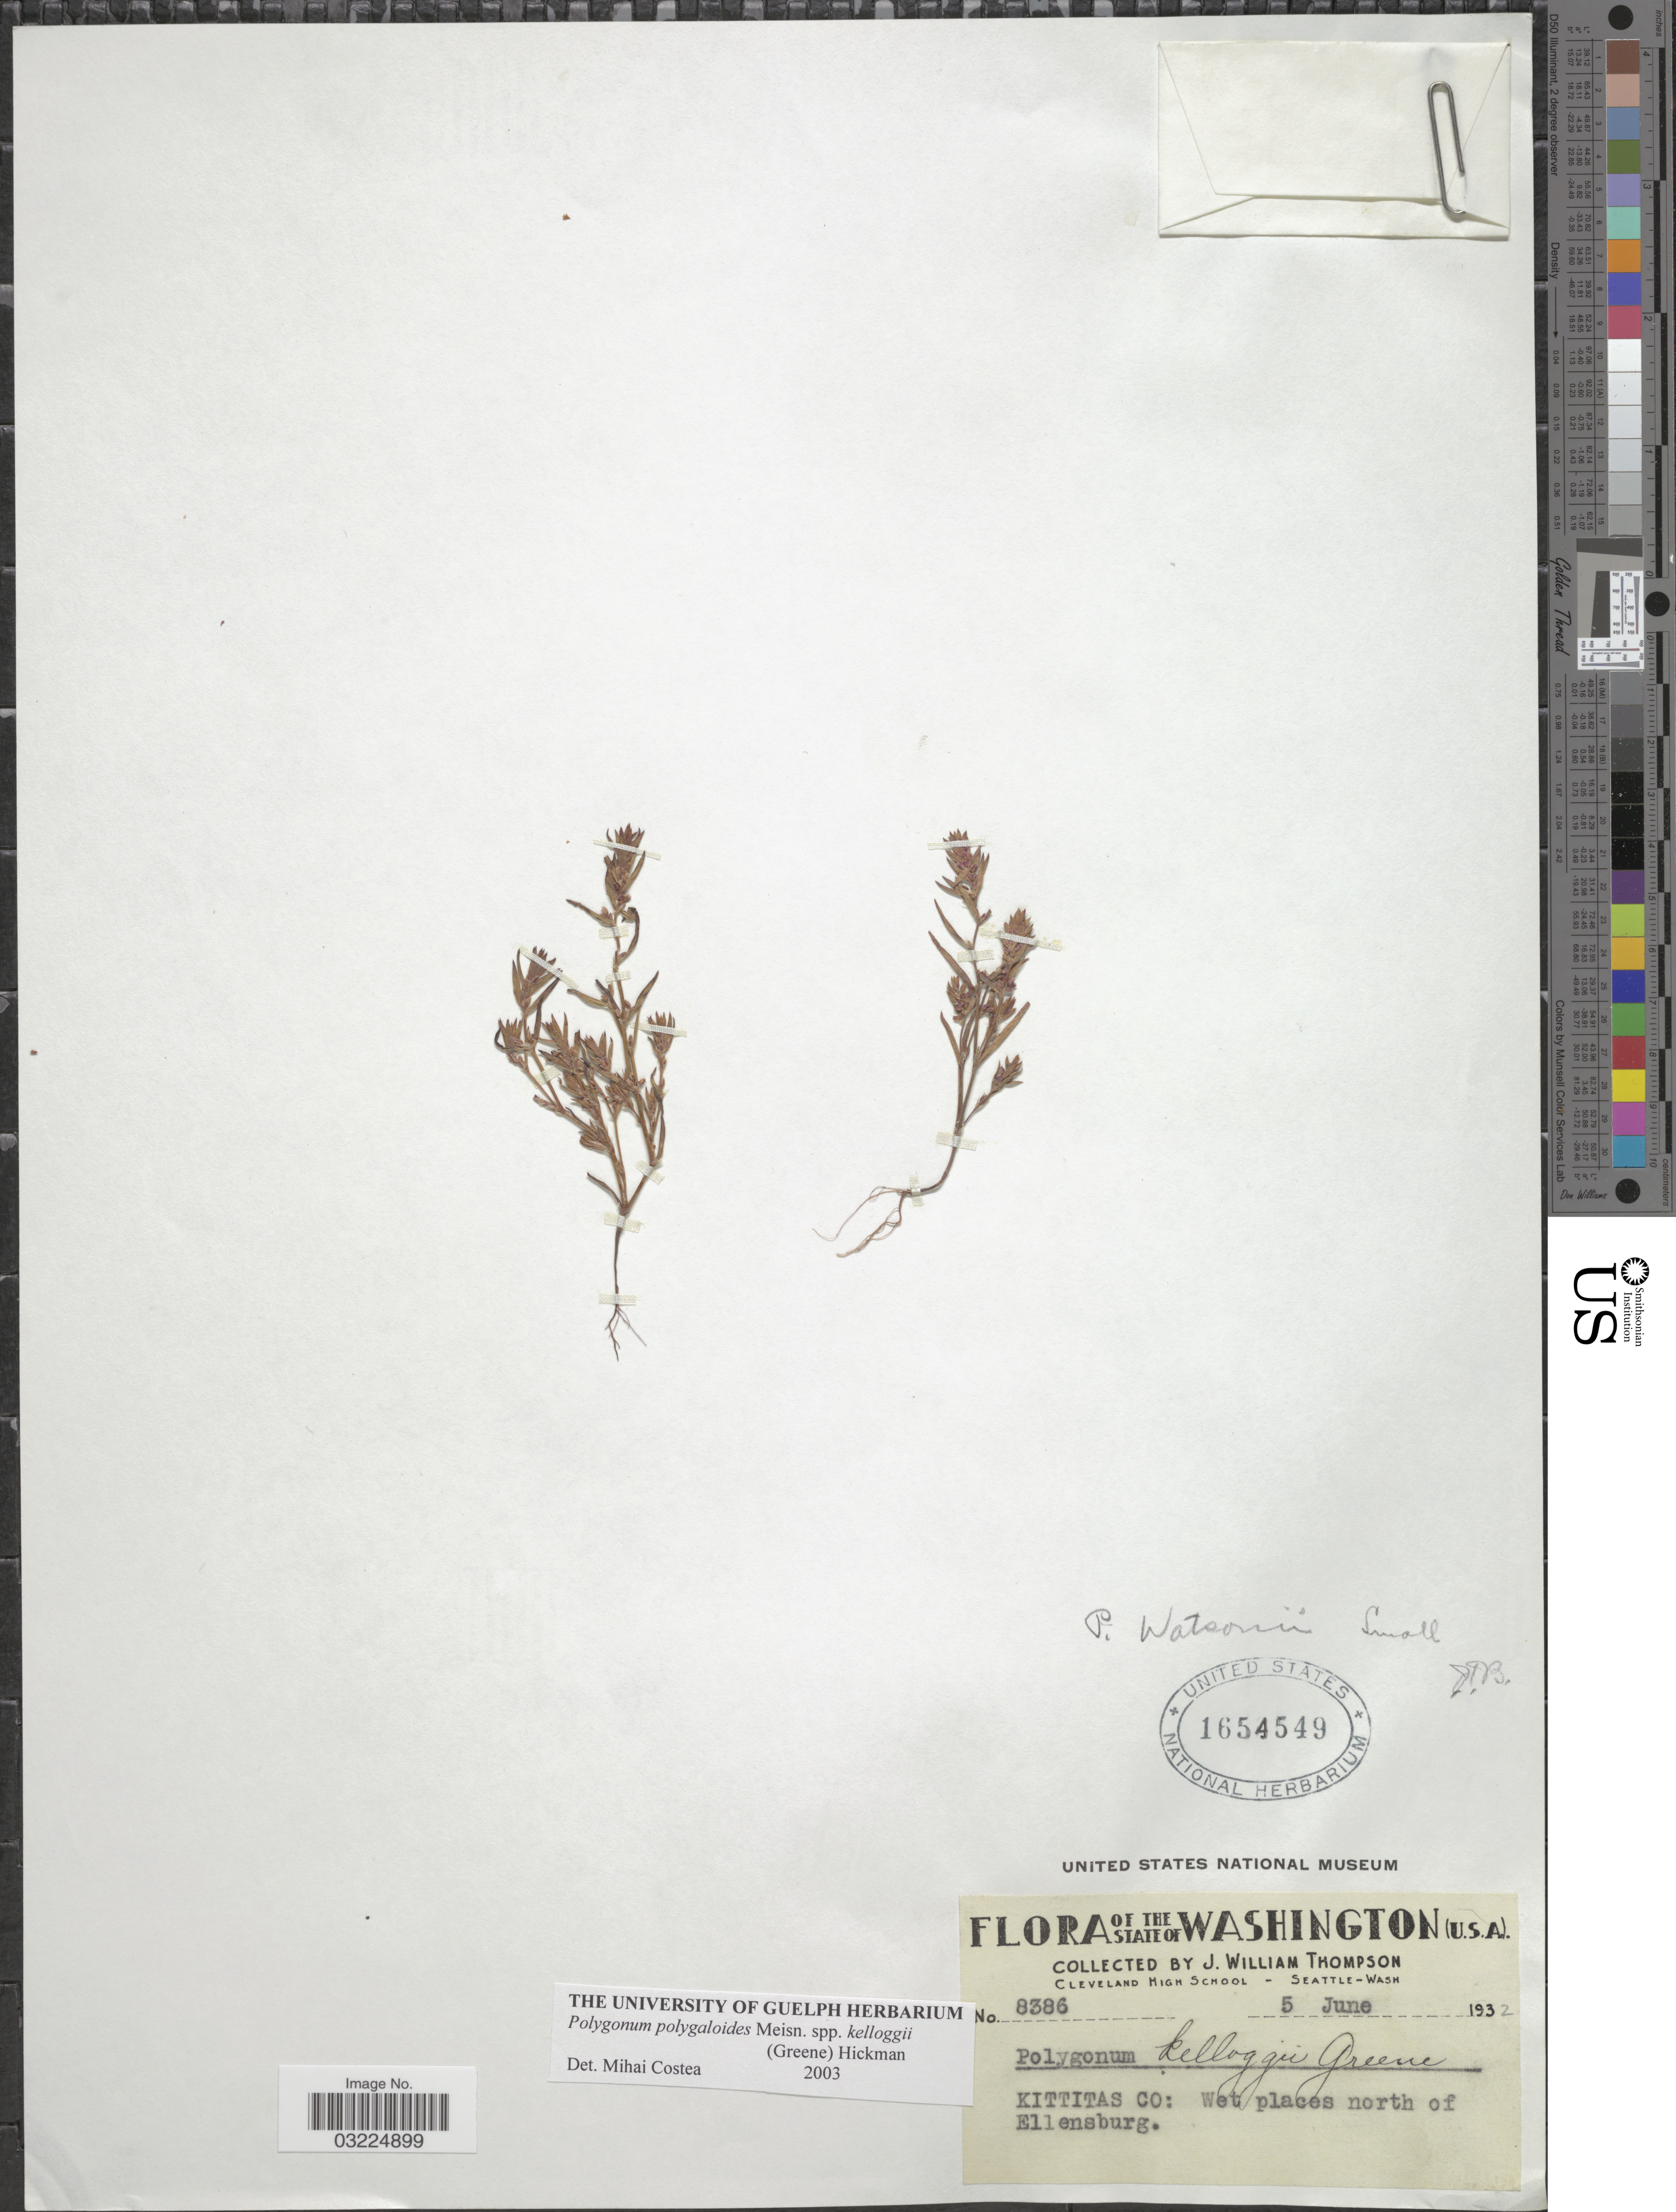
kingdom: Plantae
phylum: Tracheophyta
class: Magnoliopsida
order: Caryophyllales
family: Polygonaceae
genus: Polygonum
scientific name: Polygonum polygaloides subsp. kelloggii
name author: (Greene) Hickman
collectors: J. W. Thompson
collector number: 8386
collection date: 1932-06-05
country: United States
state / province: Washington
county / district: Kittitas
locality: Kittitas Co: Wet places north of Ellensburg.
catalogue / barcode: US 1654549